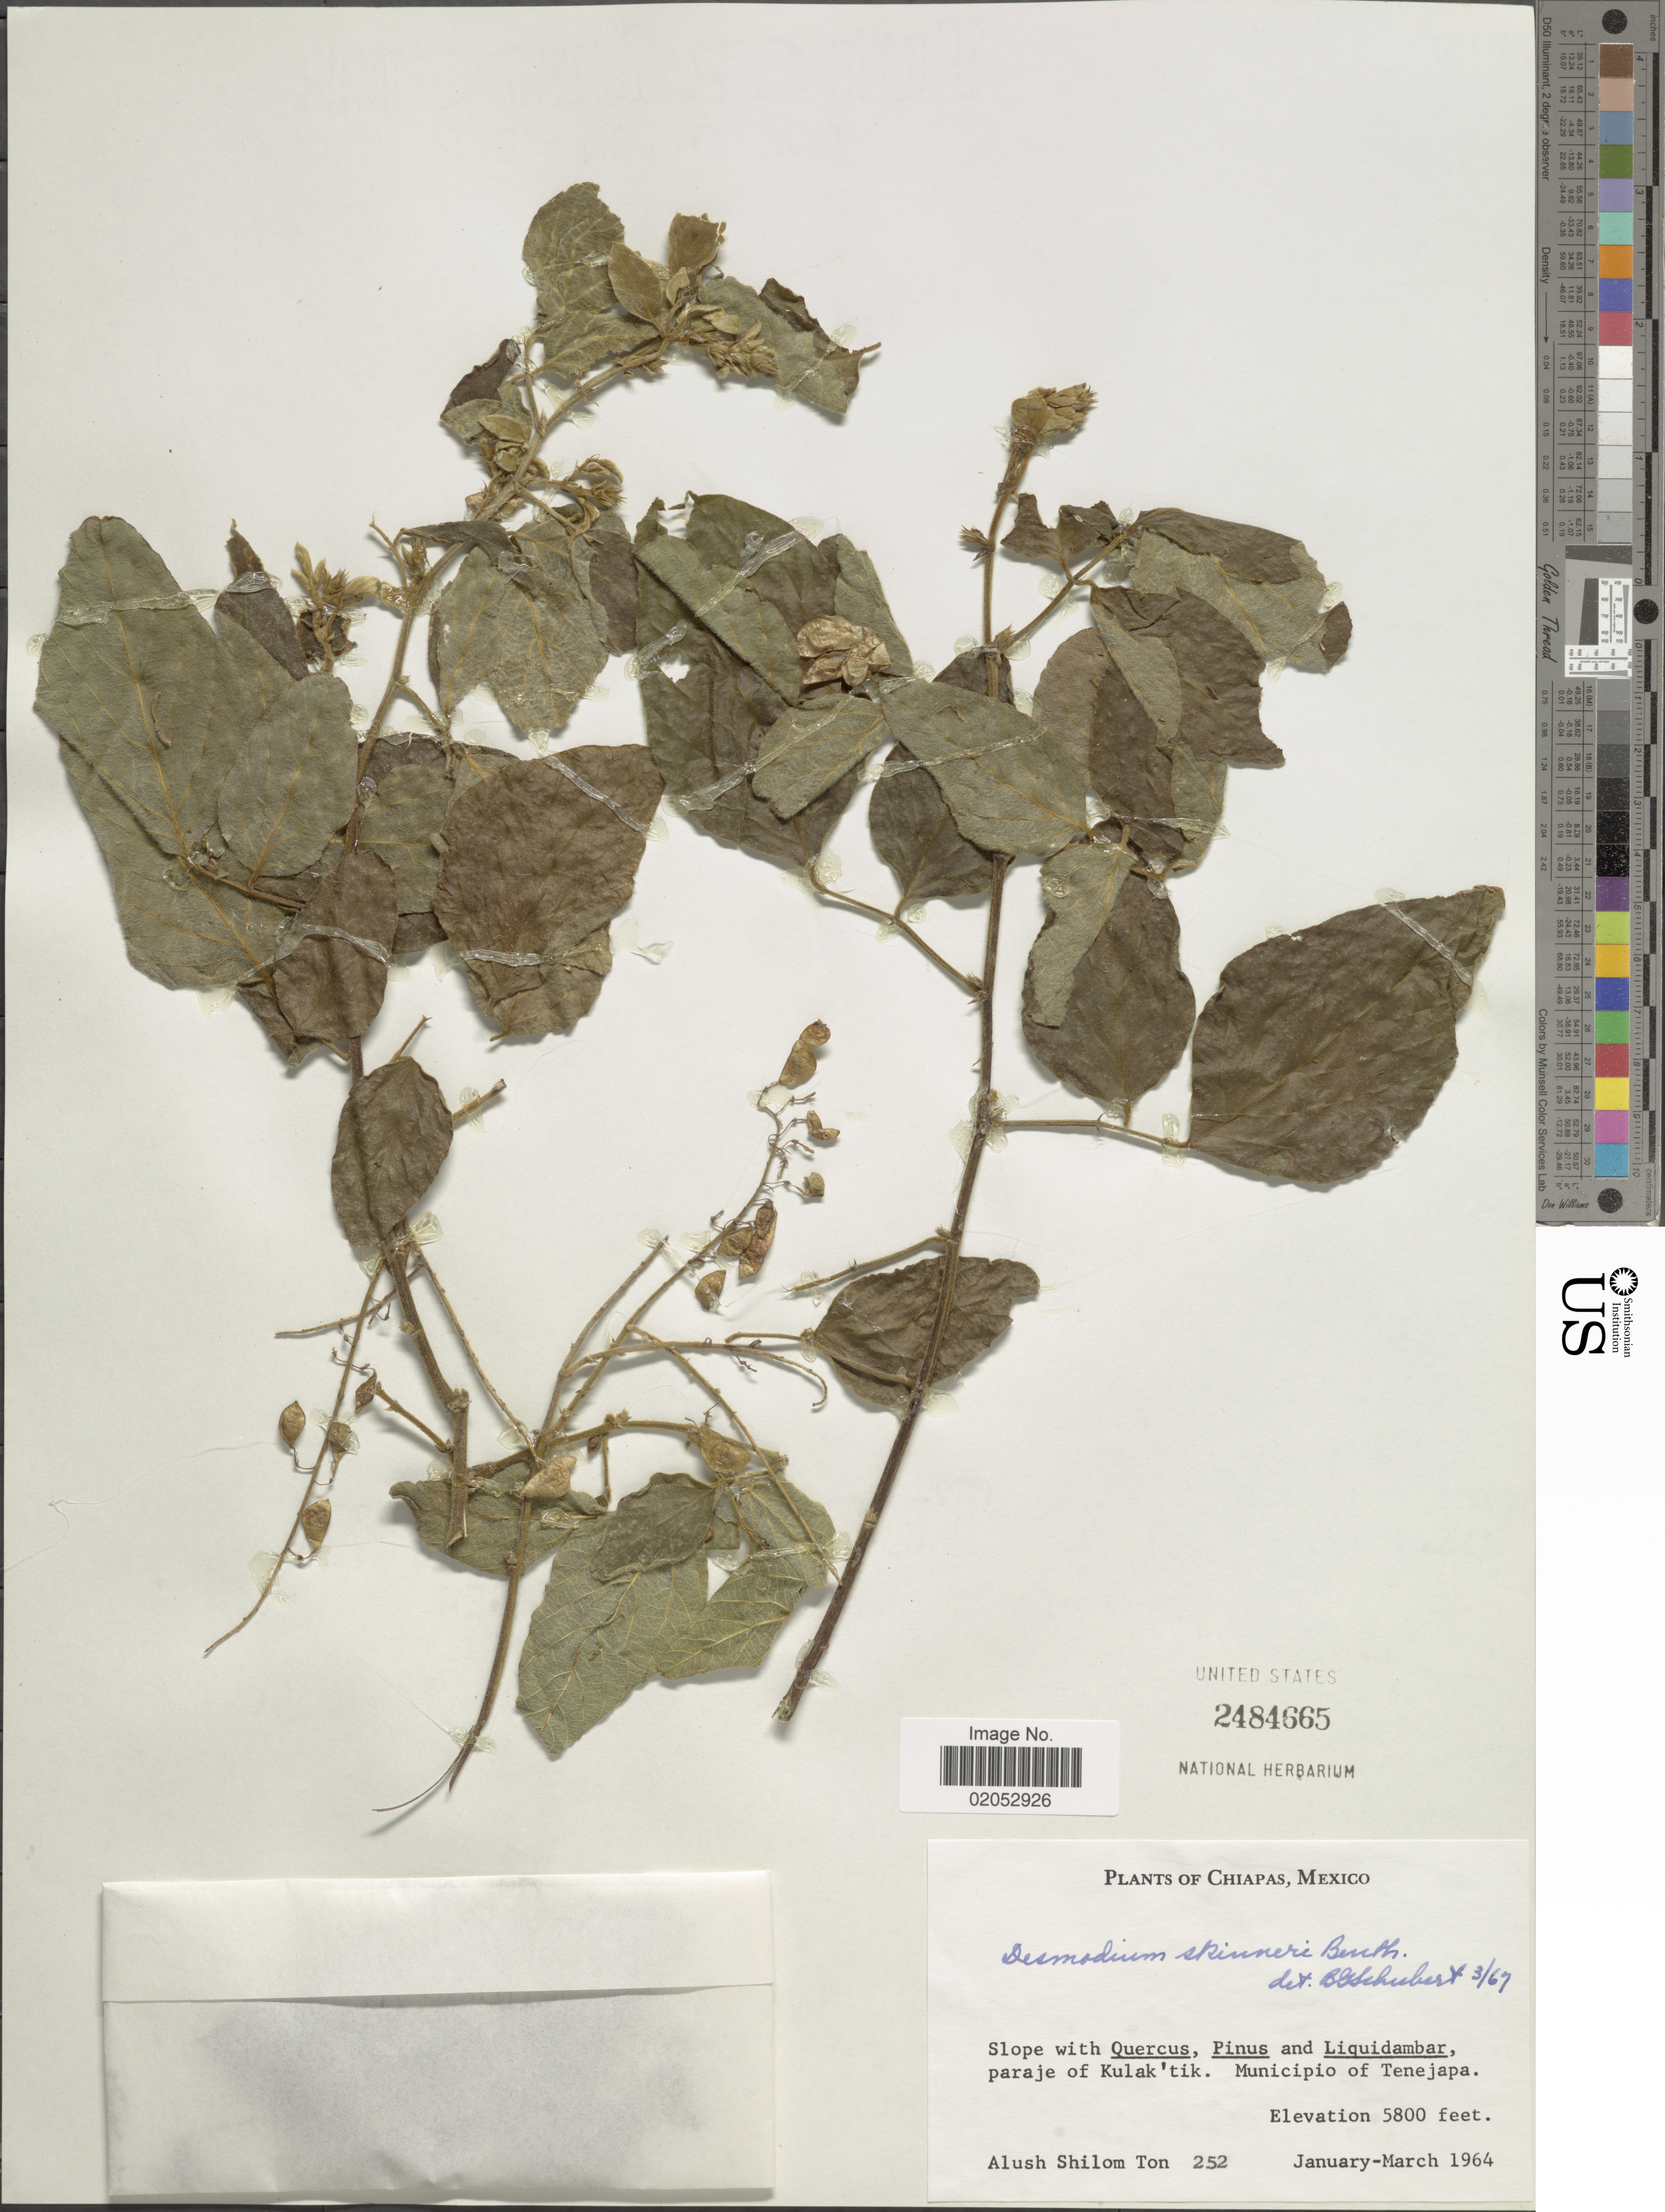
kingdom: Plantae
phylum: Tracheophyta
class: Magnoliopsida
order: Fabales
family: Fabaceae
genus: Desmodium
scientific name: Desmodium skinneri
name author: Benth. ex Hemsl.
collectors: A. M. Ton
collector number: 252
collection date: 1964-01/1964-03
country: Mexico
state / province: Chiapas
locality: Paraje of Kulak'tik. Municipio of Tenejapa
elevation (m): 1768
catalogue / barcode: US 2484665